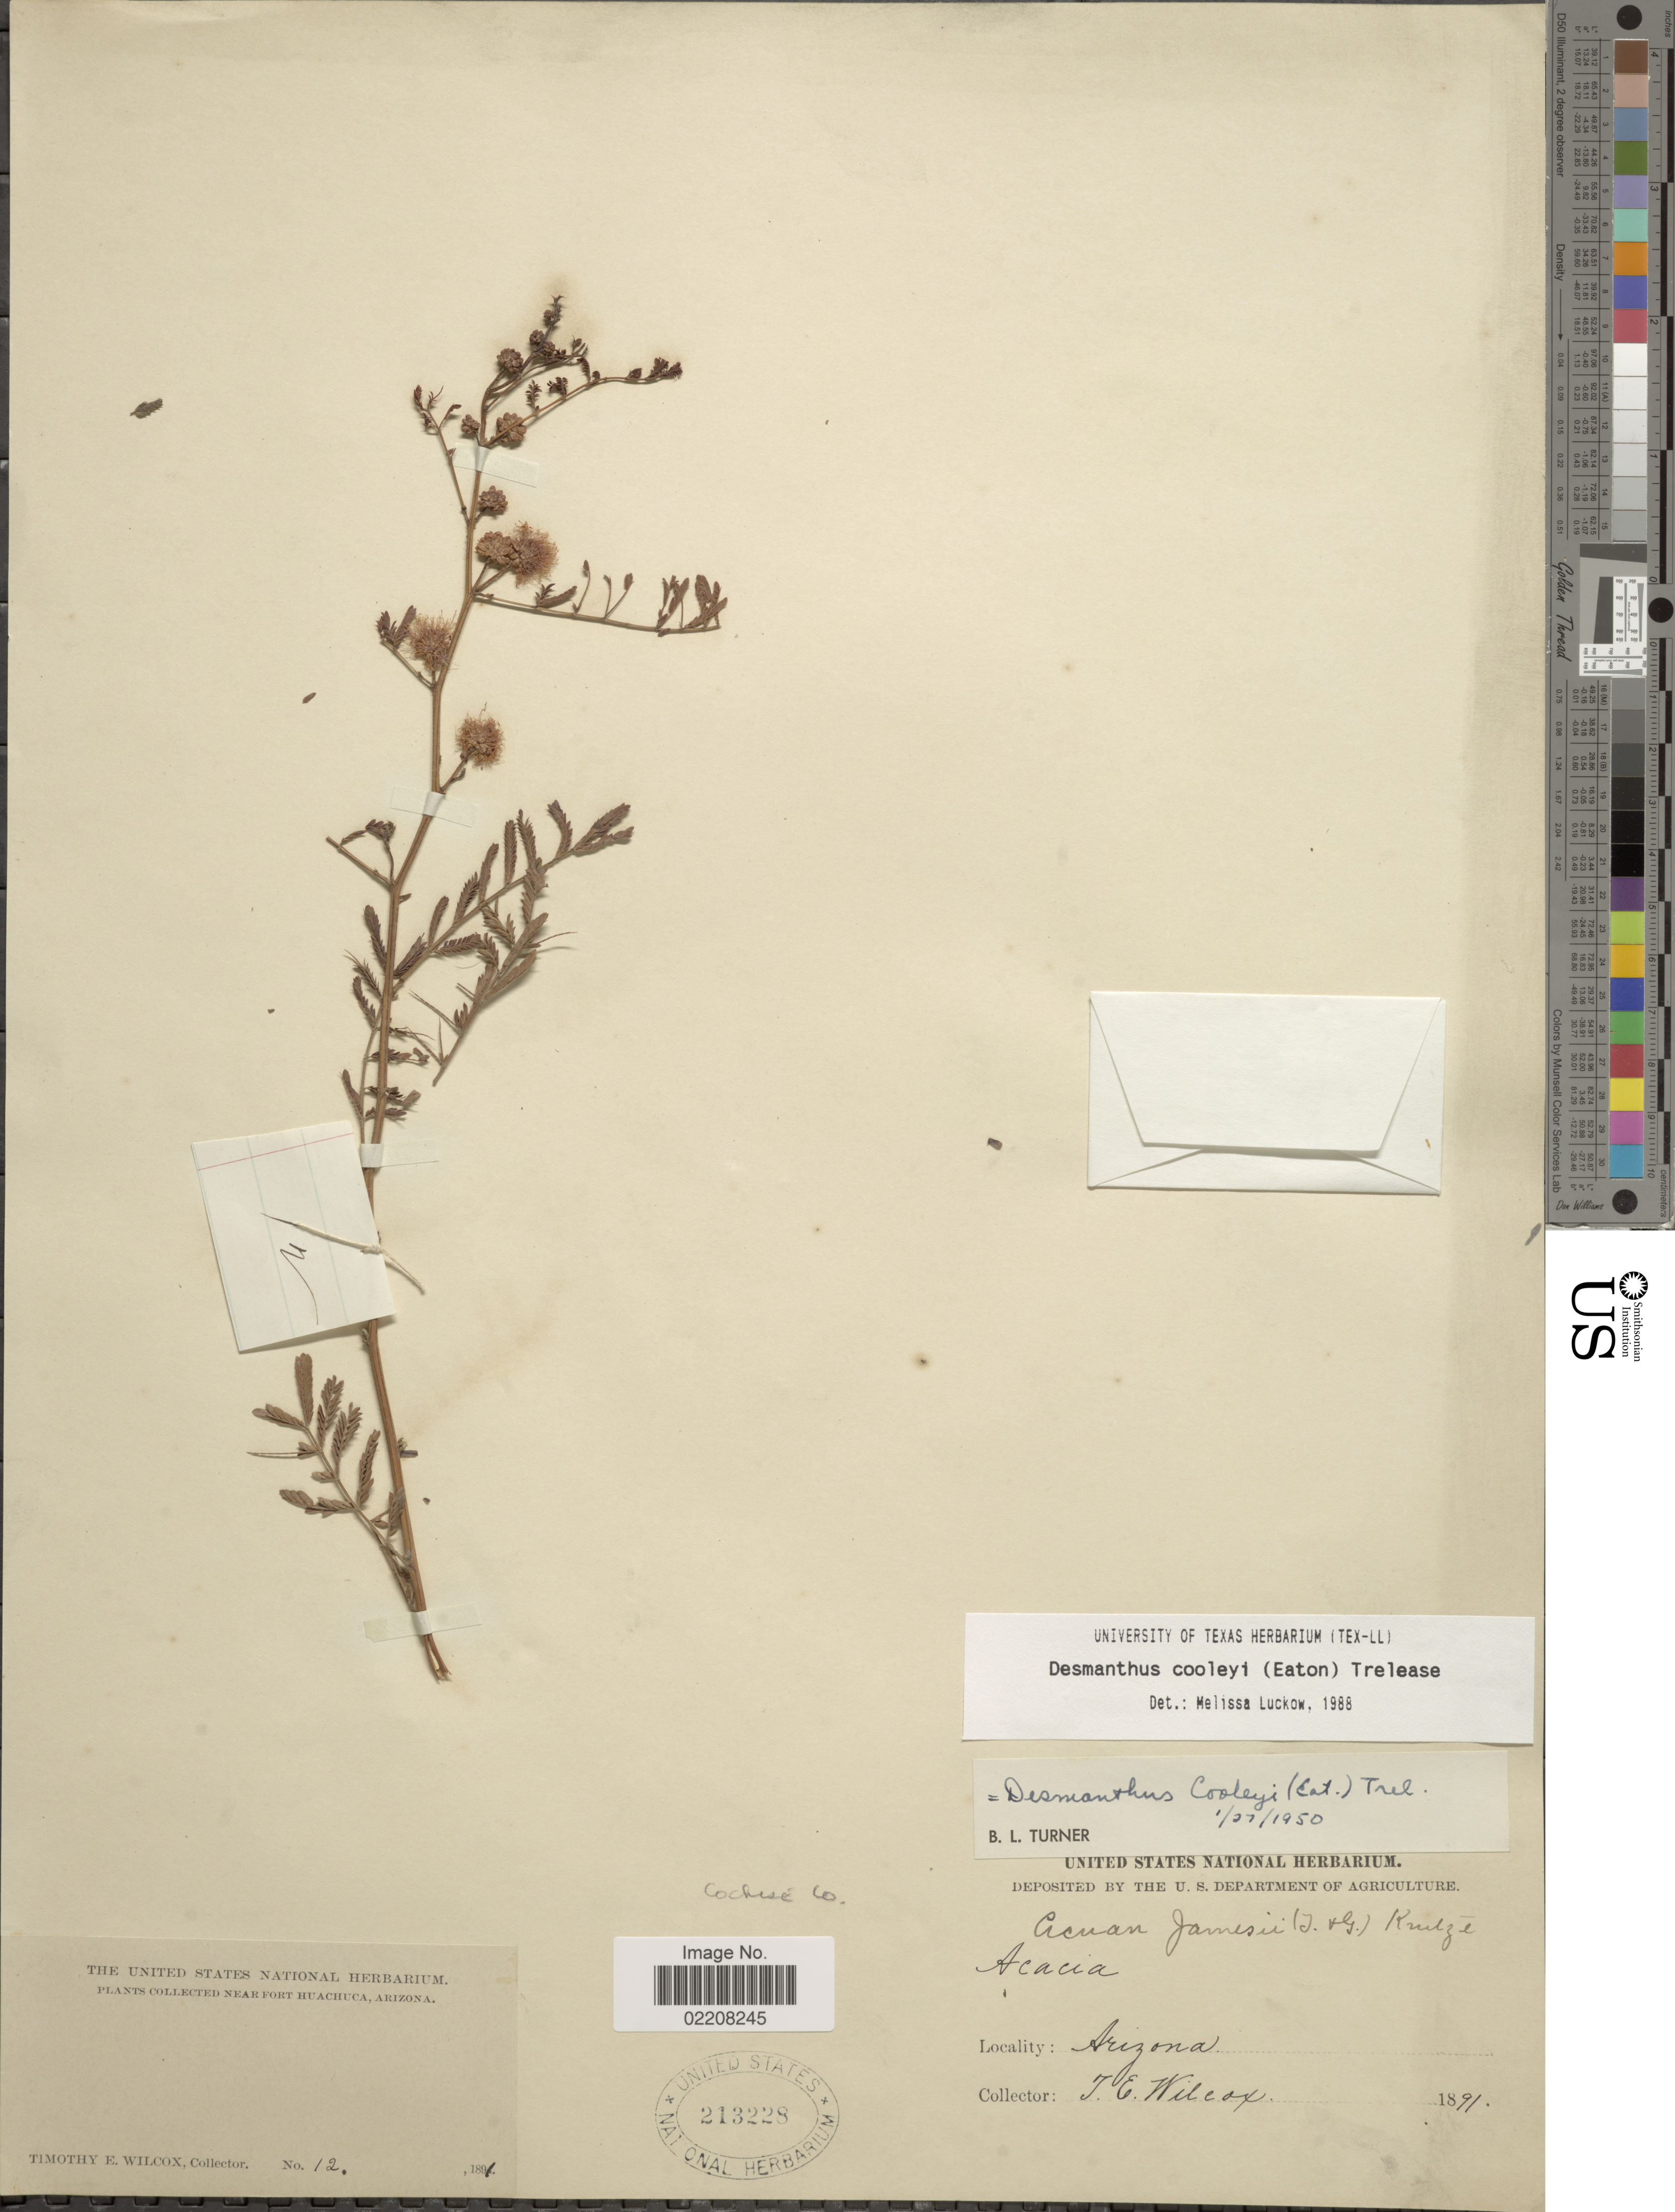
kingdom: Plantae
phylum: Tracheophyta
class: Magnoliopsida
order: Fabales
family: Fabaceae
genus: Desmanthus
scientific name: Desmanthus cooleyi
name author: (Eaton) Trel.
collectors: T. E. Wilcox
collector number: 12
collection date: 1891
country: United States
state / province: Arizona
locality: Near Fort Huachuca. Cochise Co.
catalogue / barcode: US 213228